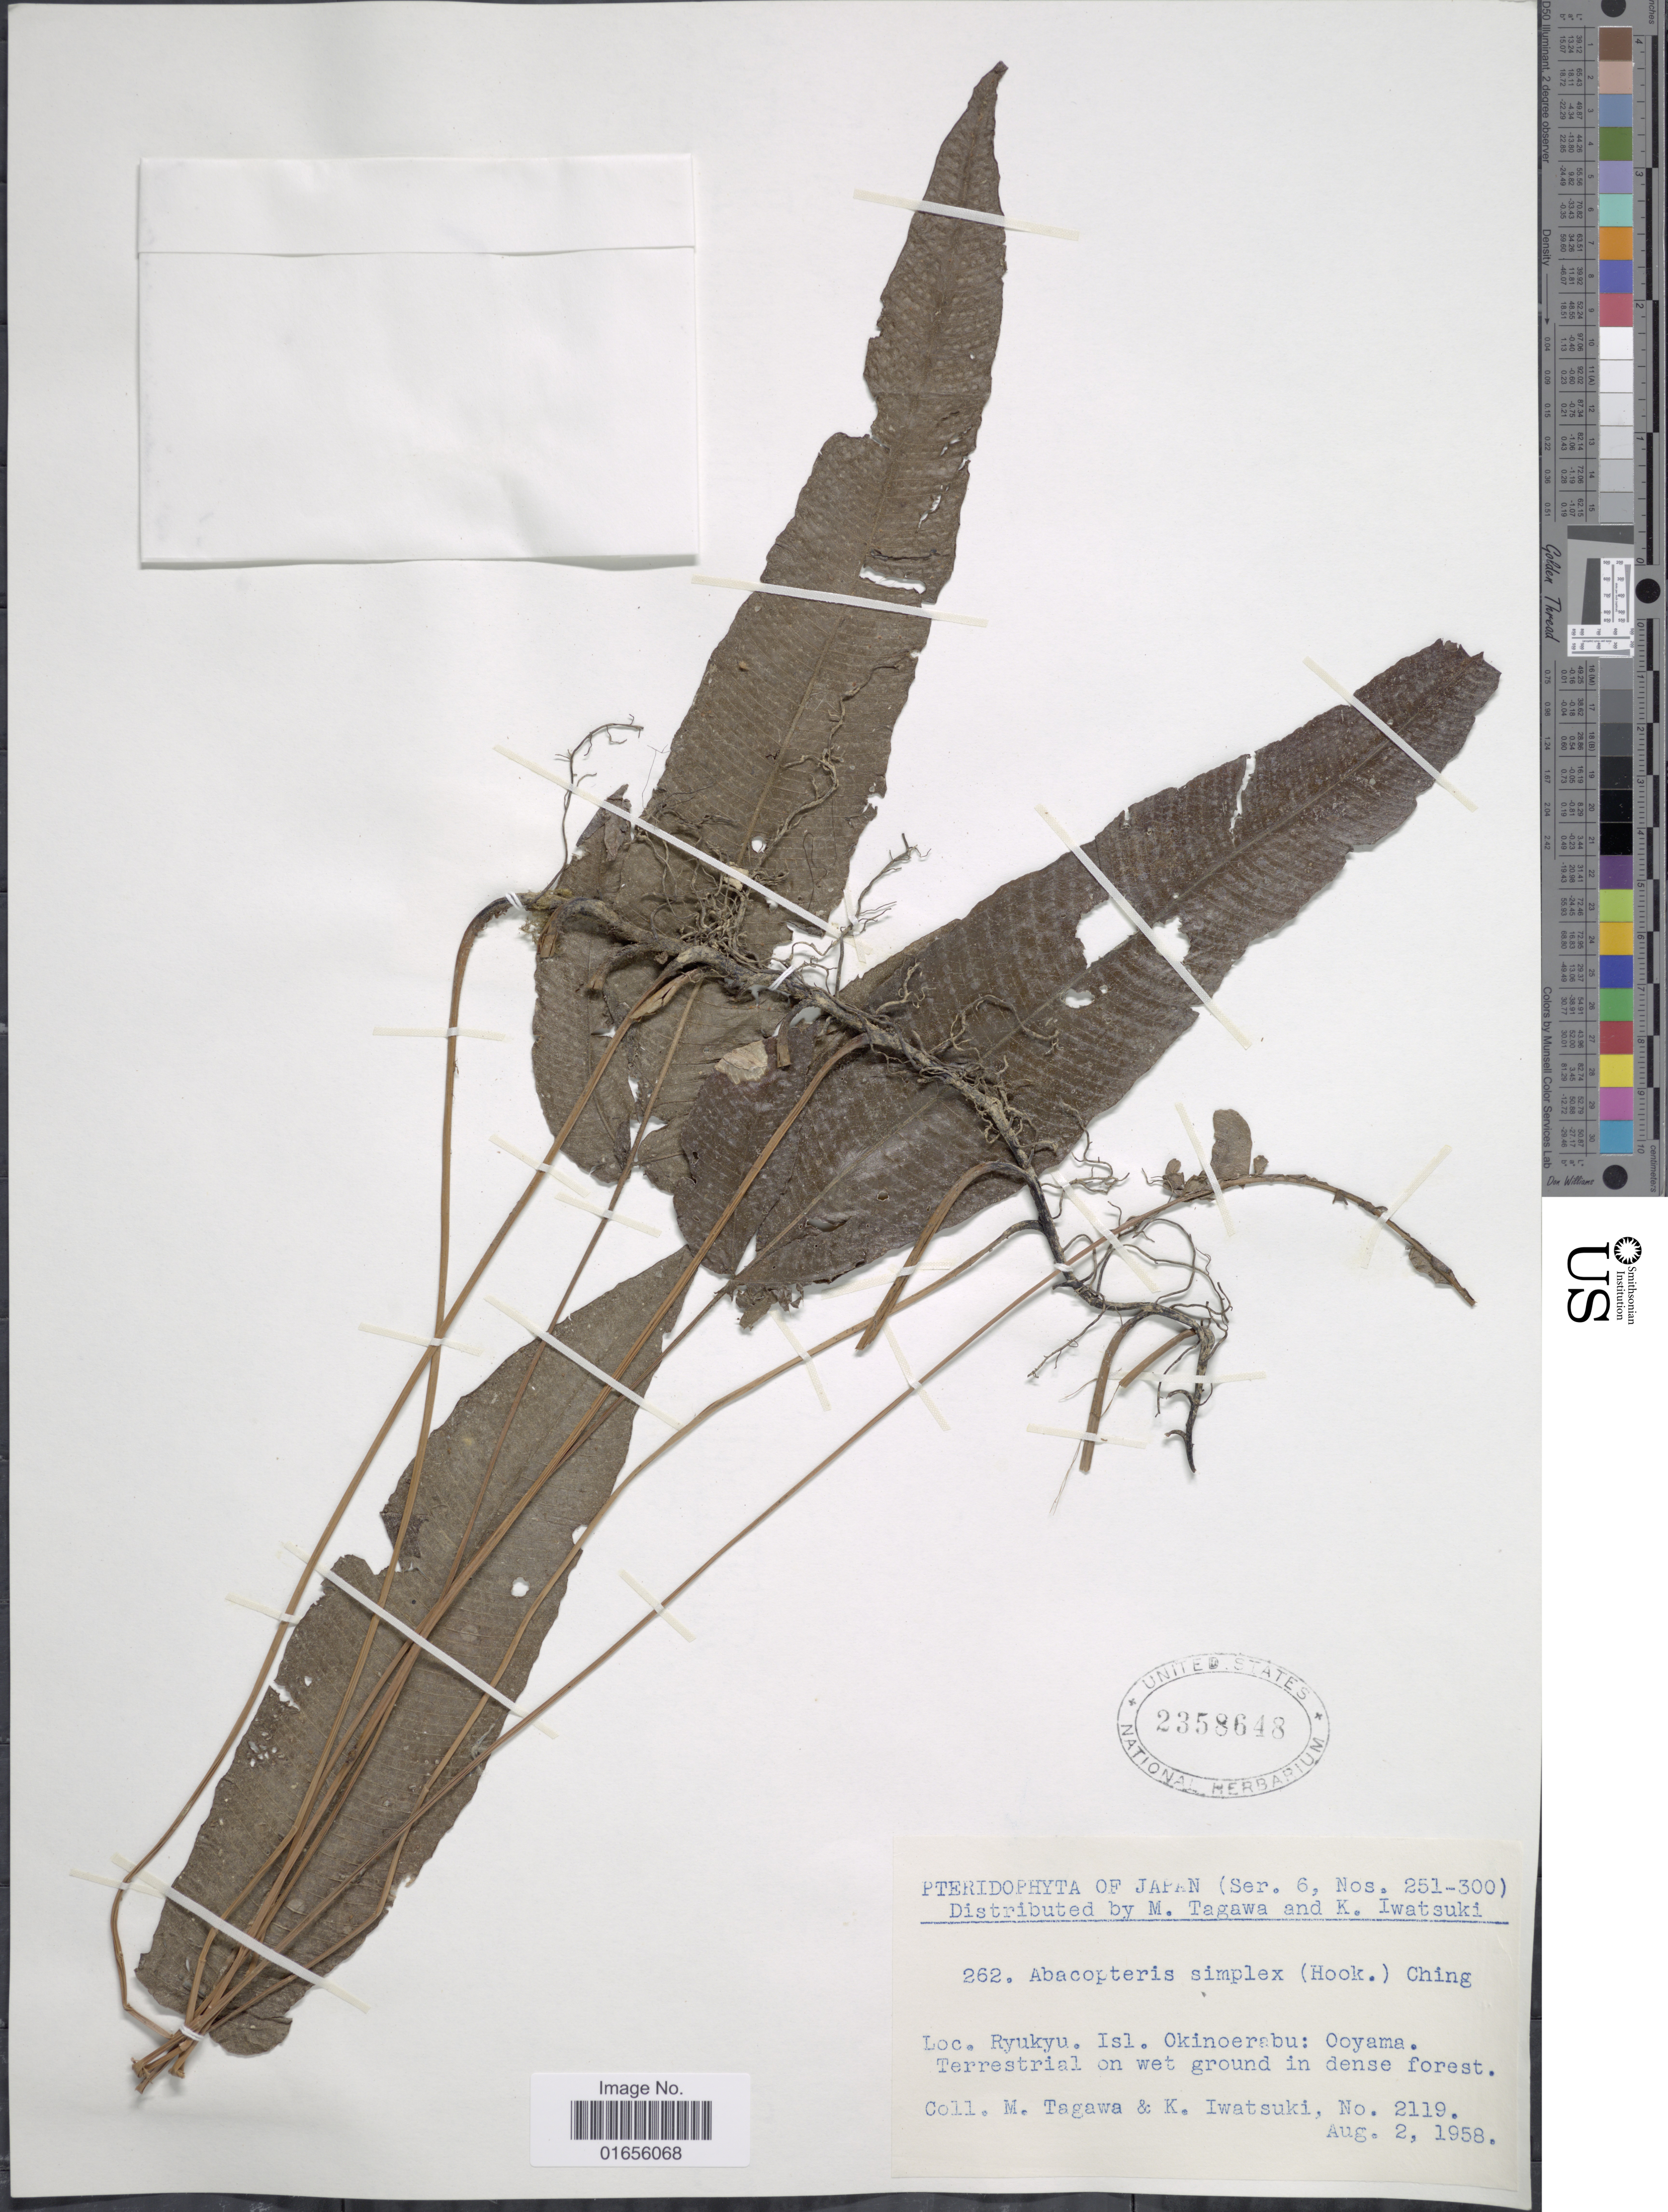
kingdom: Plantae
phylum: Tracheophyta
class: Polypodiopsida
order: Polypodiales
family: Thelypteridaceae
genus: Pronephrium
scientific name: Pronephrium triphyllum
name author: (Sw.) Holttum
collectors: M. Tagawa & K. Iwatsuki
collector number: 2119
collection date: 1958-08-02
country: Japan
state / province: Okinawa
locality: Ryukyu. Isl. Okinoerabu: Ooyama. Terrestrial on wet ground in dense forest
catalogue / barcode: US 2358648